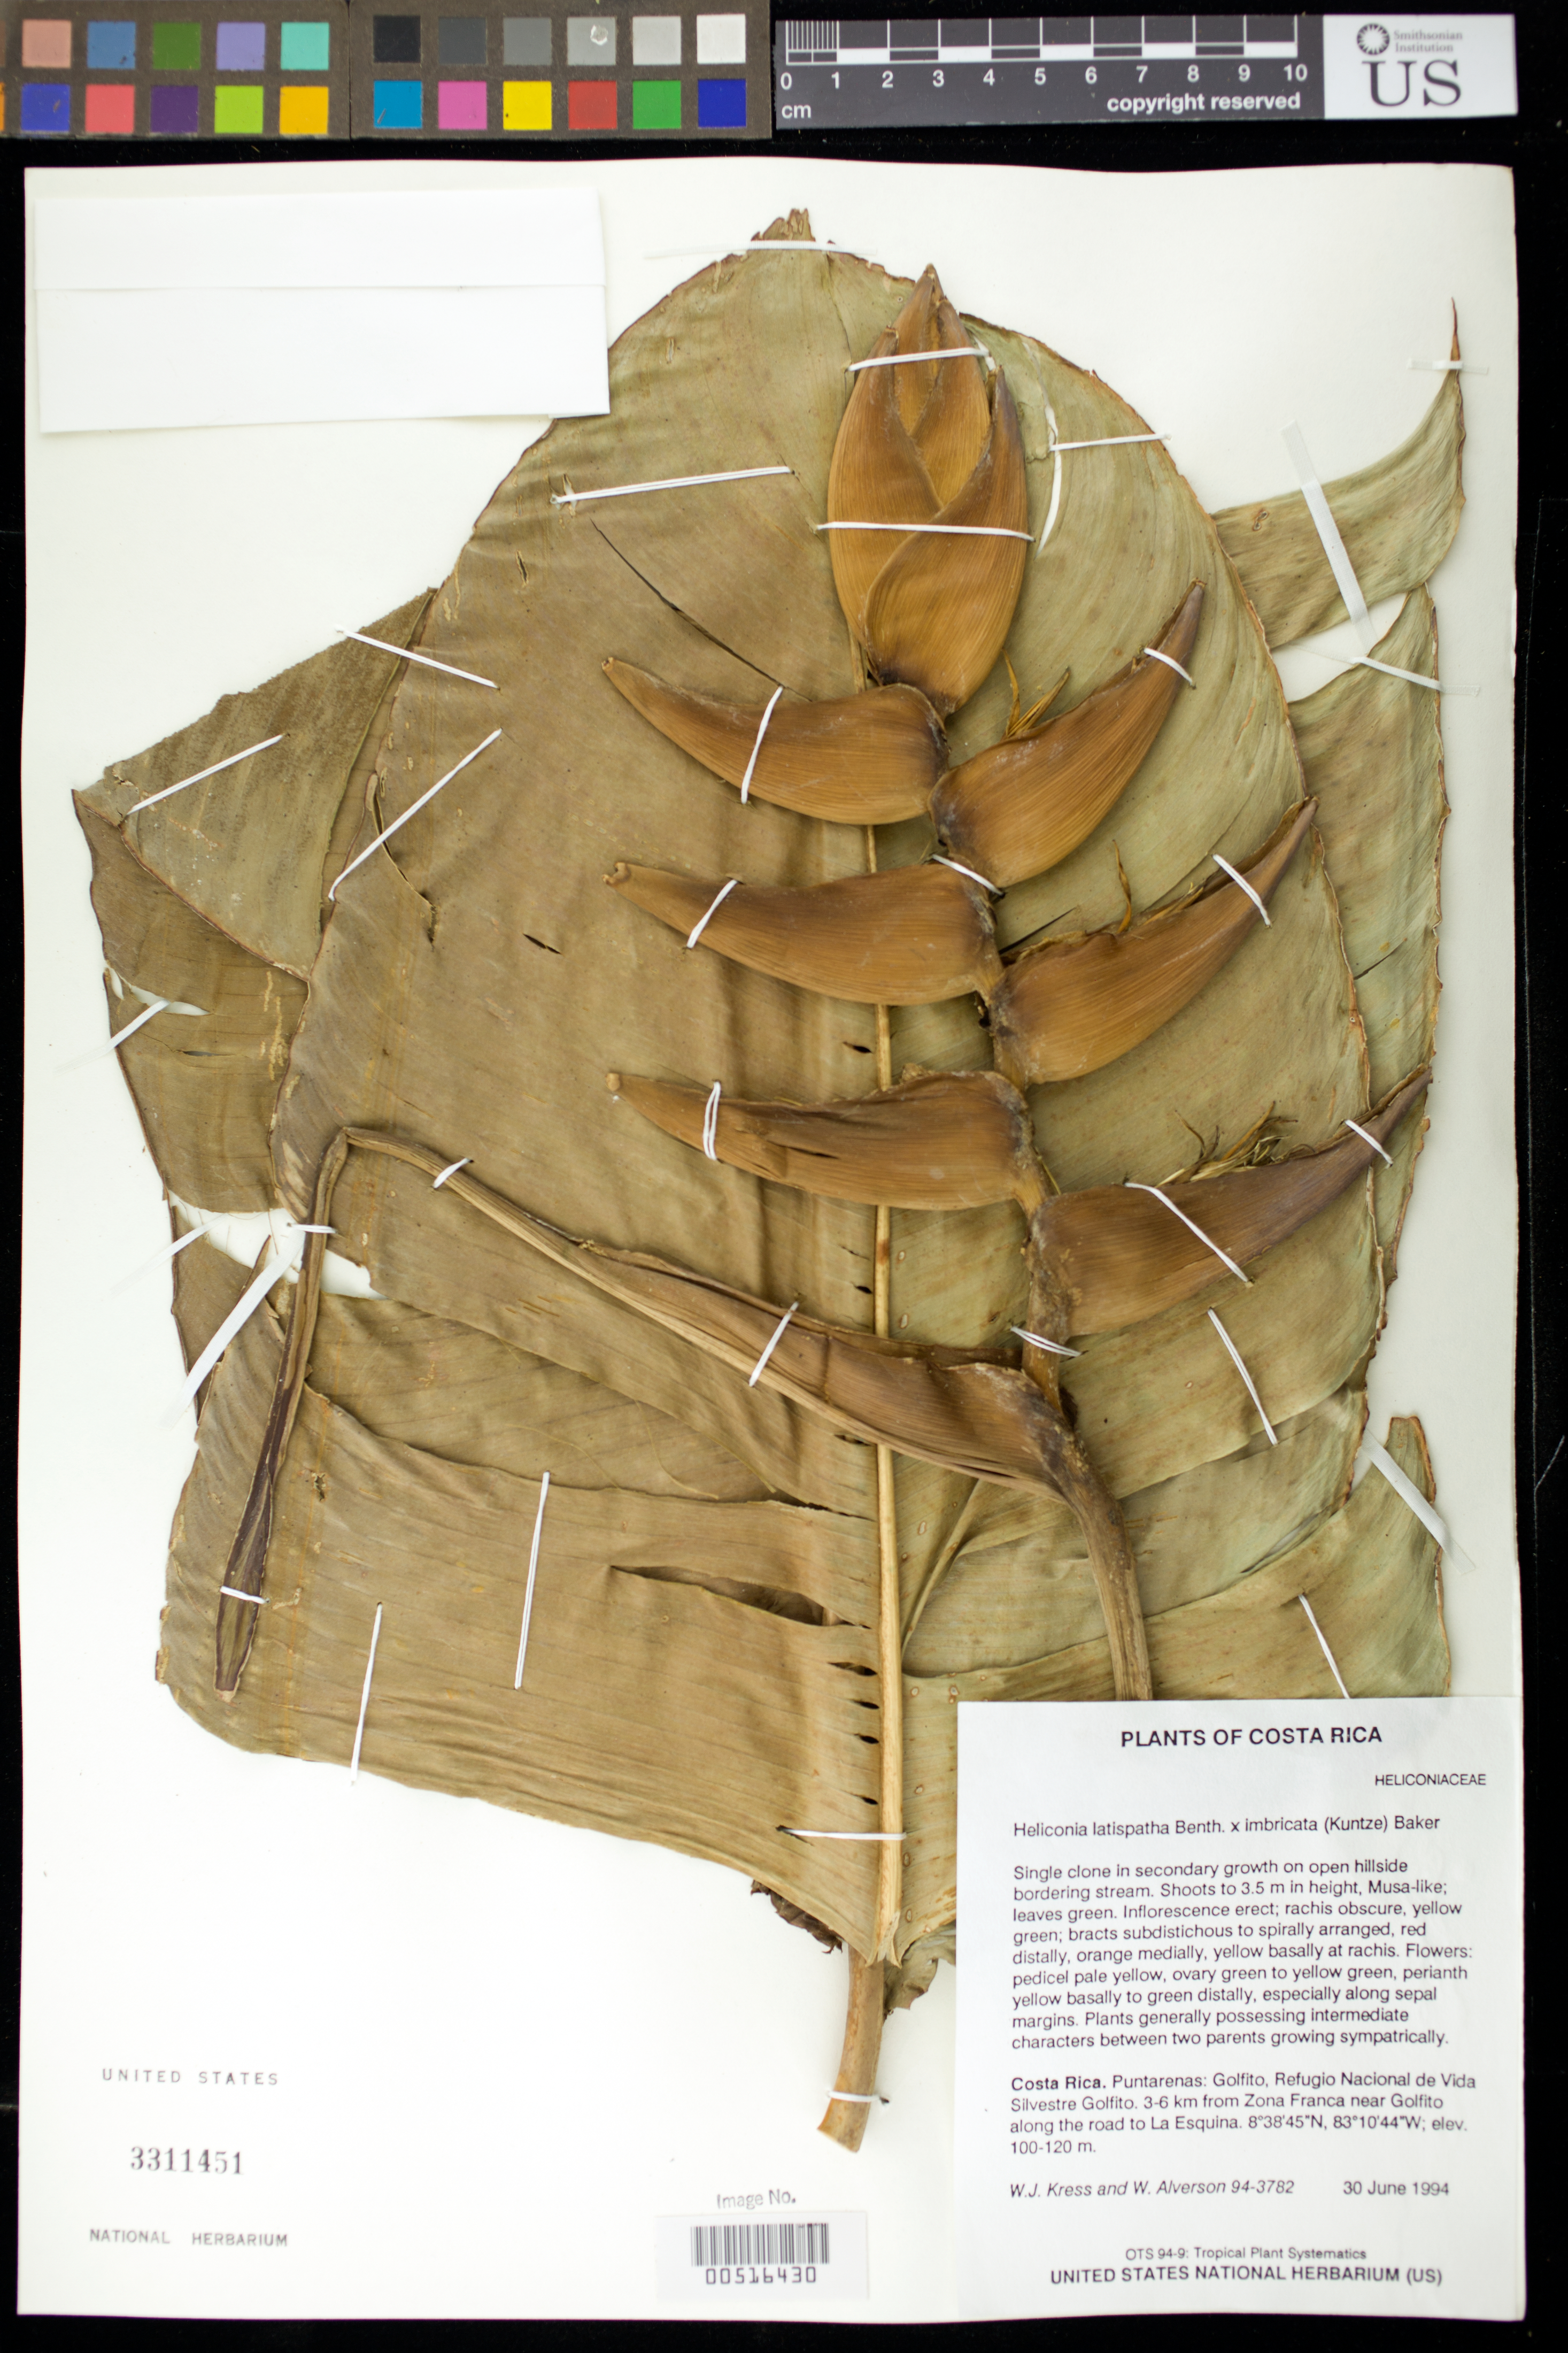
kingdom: Plantae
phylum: Tracheophyta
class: Liliopsida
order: Zingiberales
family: Heliconiaceae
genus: Heliconia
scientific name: Heliconia latispatha x H. imbricata (Kuntze) Baker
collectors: W. J. Kress & W. S. Alverson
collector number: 94-3782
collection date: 1994-06-10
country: Costa Rica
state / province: Puntarenas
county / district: Golfito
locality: Refugio Nacional de Vida Silvestre Golfito. 3-6 km from Zona Franca near Golfito along the road to La Esquina.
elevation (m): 100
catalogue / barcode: US 3311451